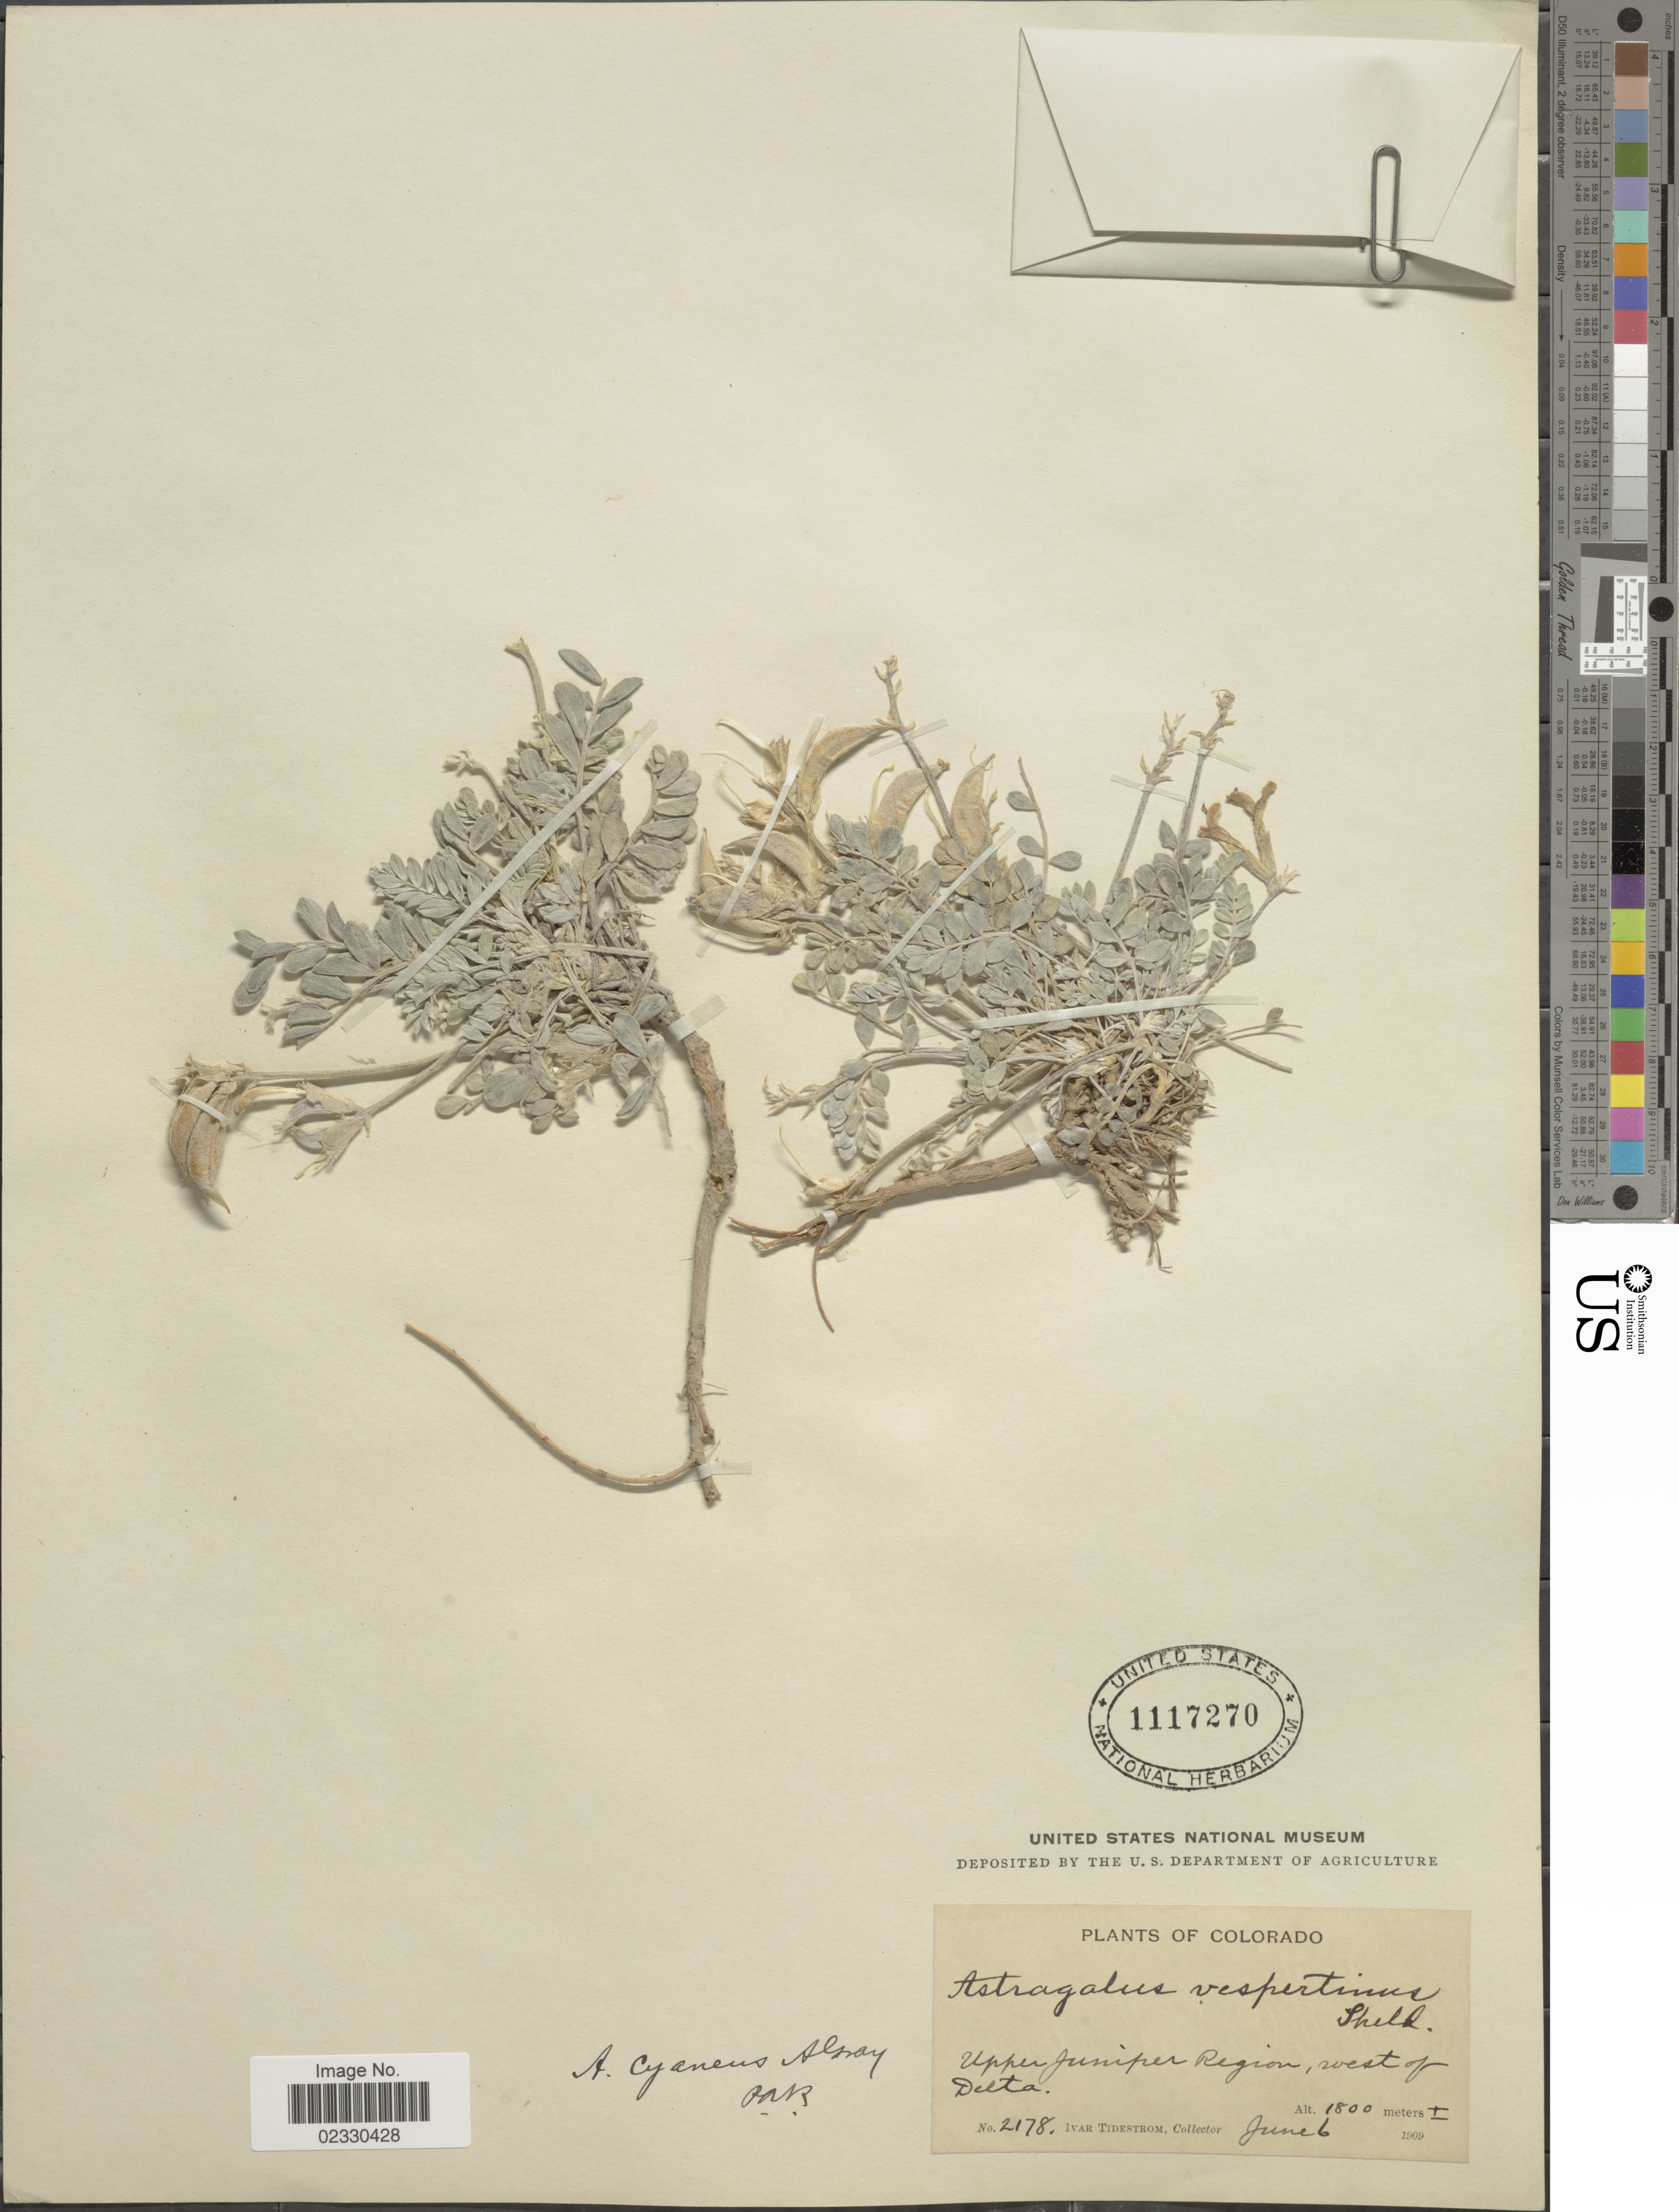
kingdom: Plantae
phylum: Tracheophyta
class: Magnoliopsida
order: Fabales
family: Fabaceae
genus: Astragalus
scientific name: Astragalus cyaneus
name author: A. Gray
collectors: I. F. Tidestrom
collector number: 2178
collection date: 1909-06-06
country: United States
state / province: Colorado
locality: Upper Juniper Region, west of Delta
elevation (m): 1800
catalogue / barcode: US 1117270